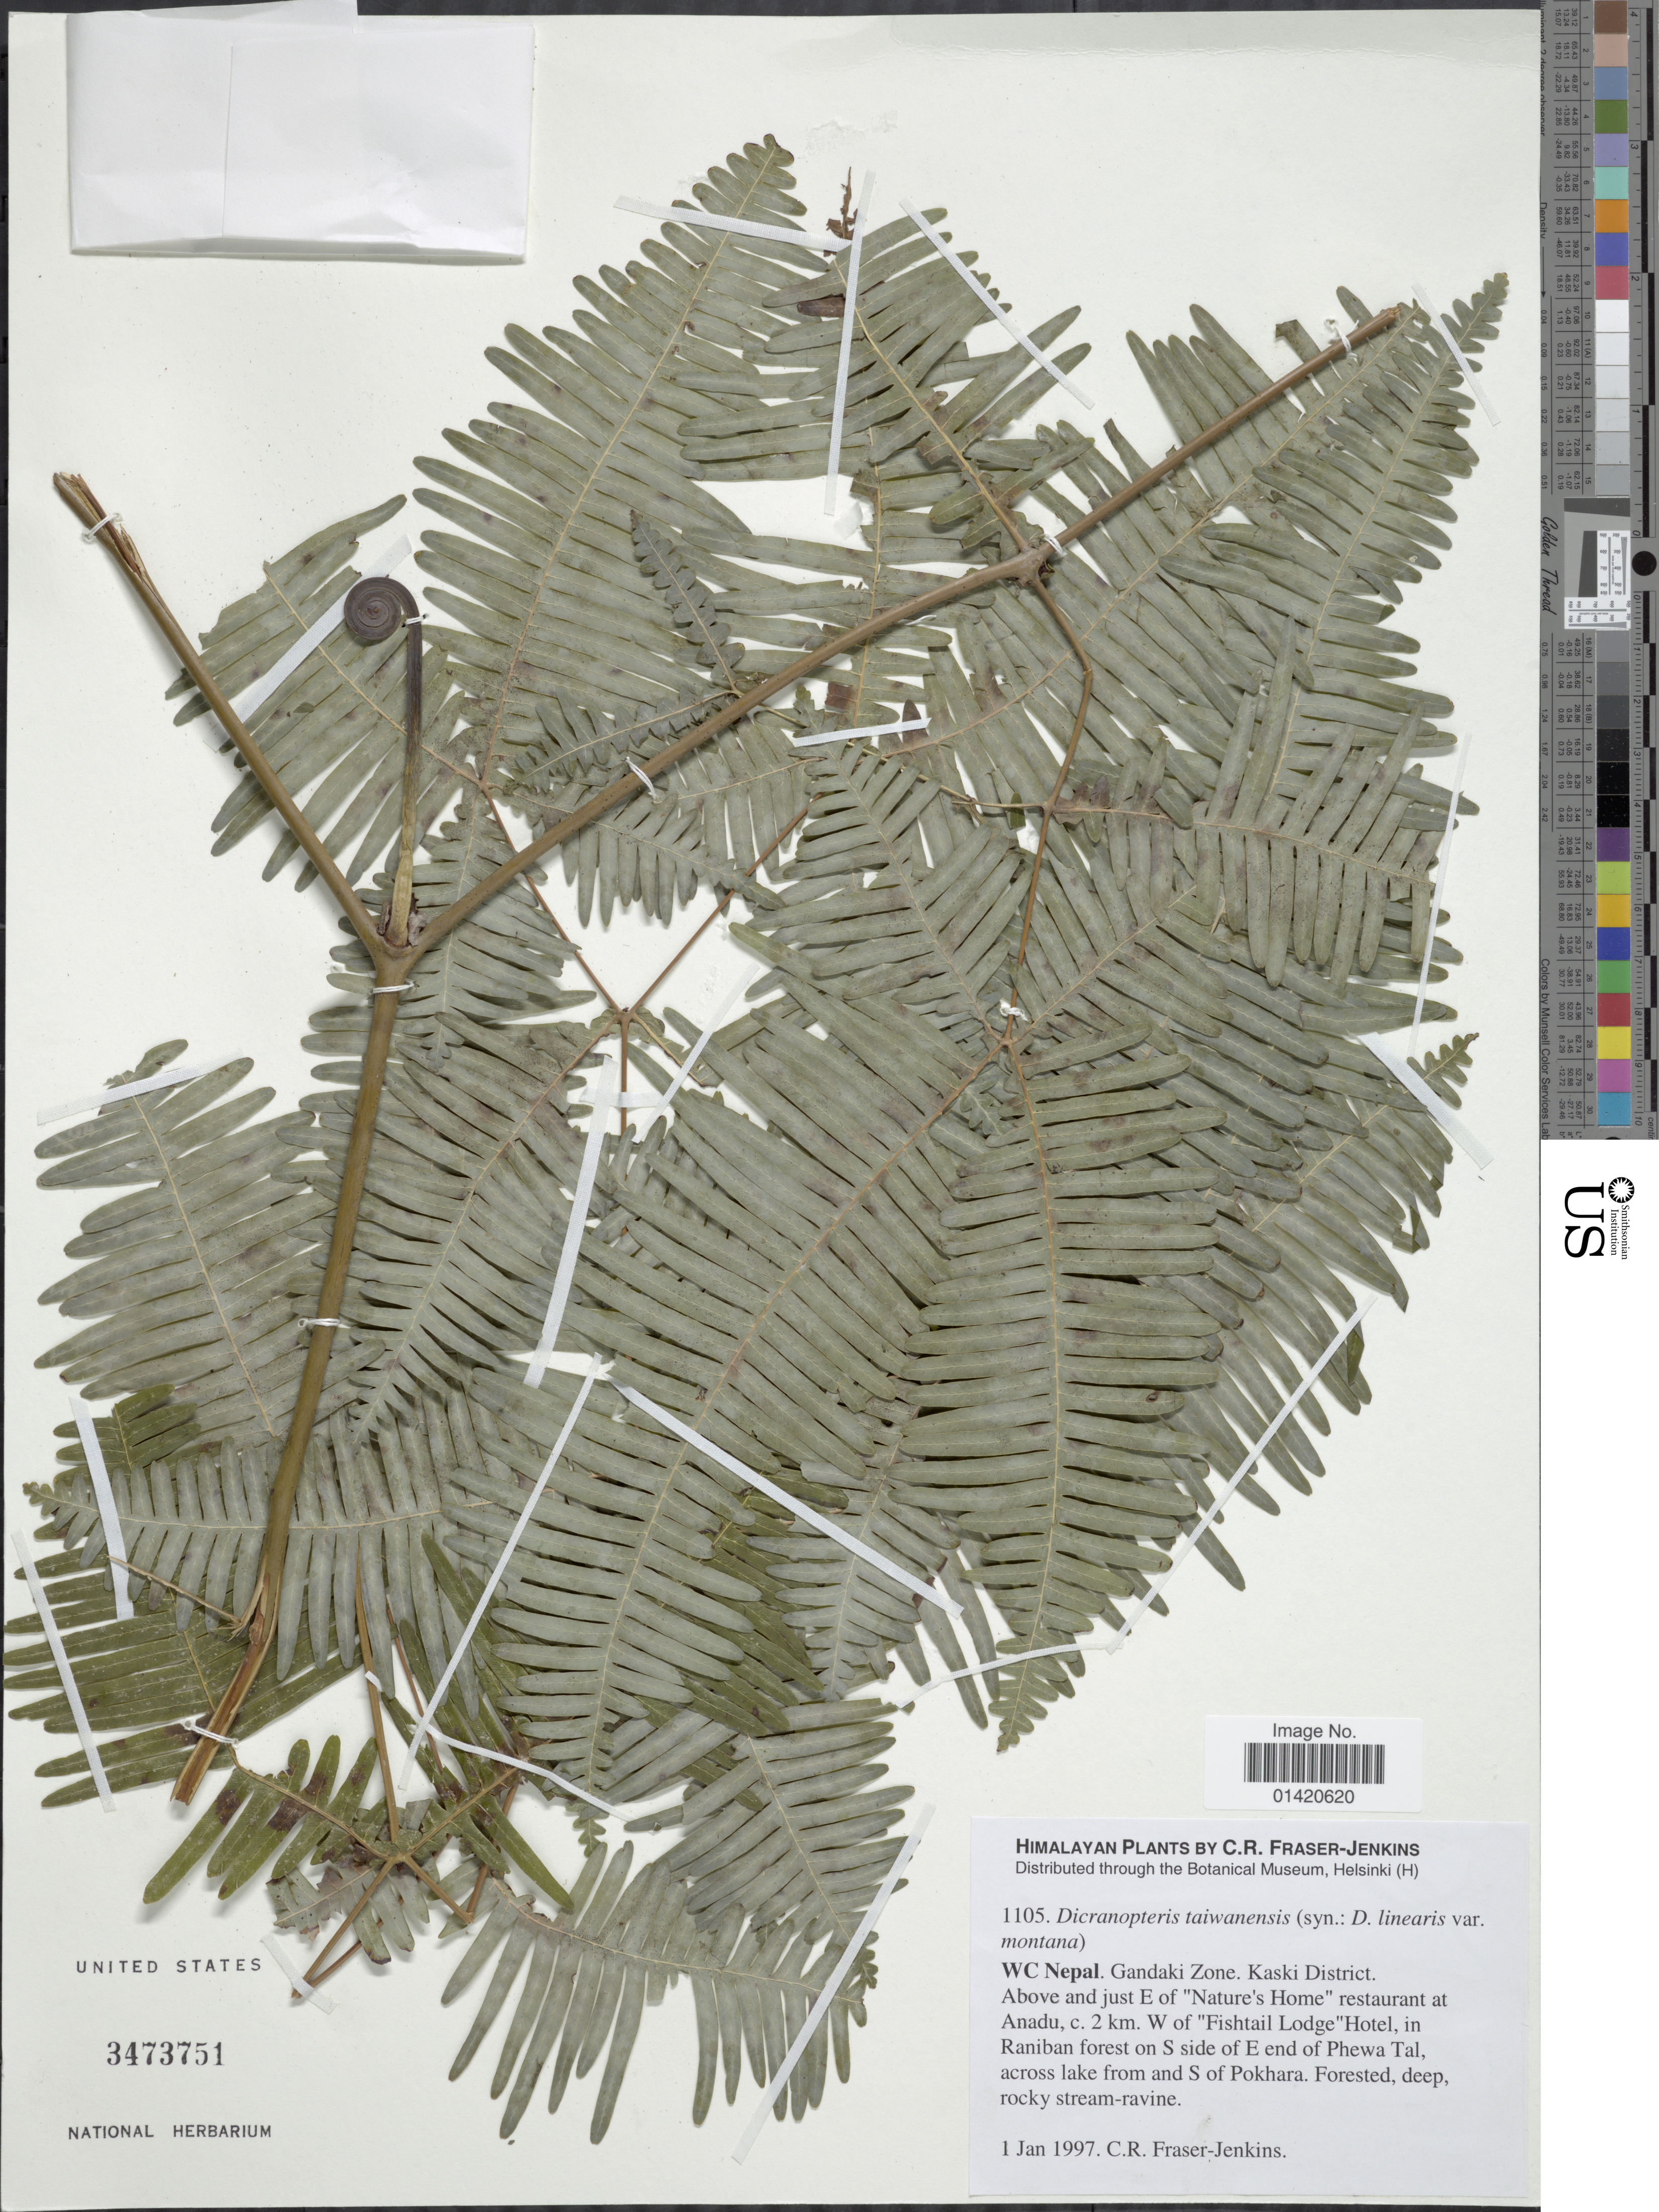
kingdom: Plantae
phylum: Tracheophyta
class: Polypodiopsida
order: Gleicheniales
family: Gleicheniaceae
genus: Dicranopteris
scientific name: Dicranopteris taiwanensis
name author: Ching & P.S. Chiu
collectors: C. R. Fraser-Jenkins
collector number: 1105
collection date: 1997-01-01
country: Nepal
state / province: Gandaki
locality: Wc Nepal. Gandaki Zone. Kaski District. Above and just E of 'Nature's Home' restaurant at Anadu, c. 2 km W of 'Fishtail Lodge' Hotel in Raniban forest on S side of E end of Phewa Tal, across lake from and S of Pokhara. Himalayan plants.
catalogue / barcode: US 3473751